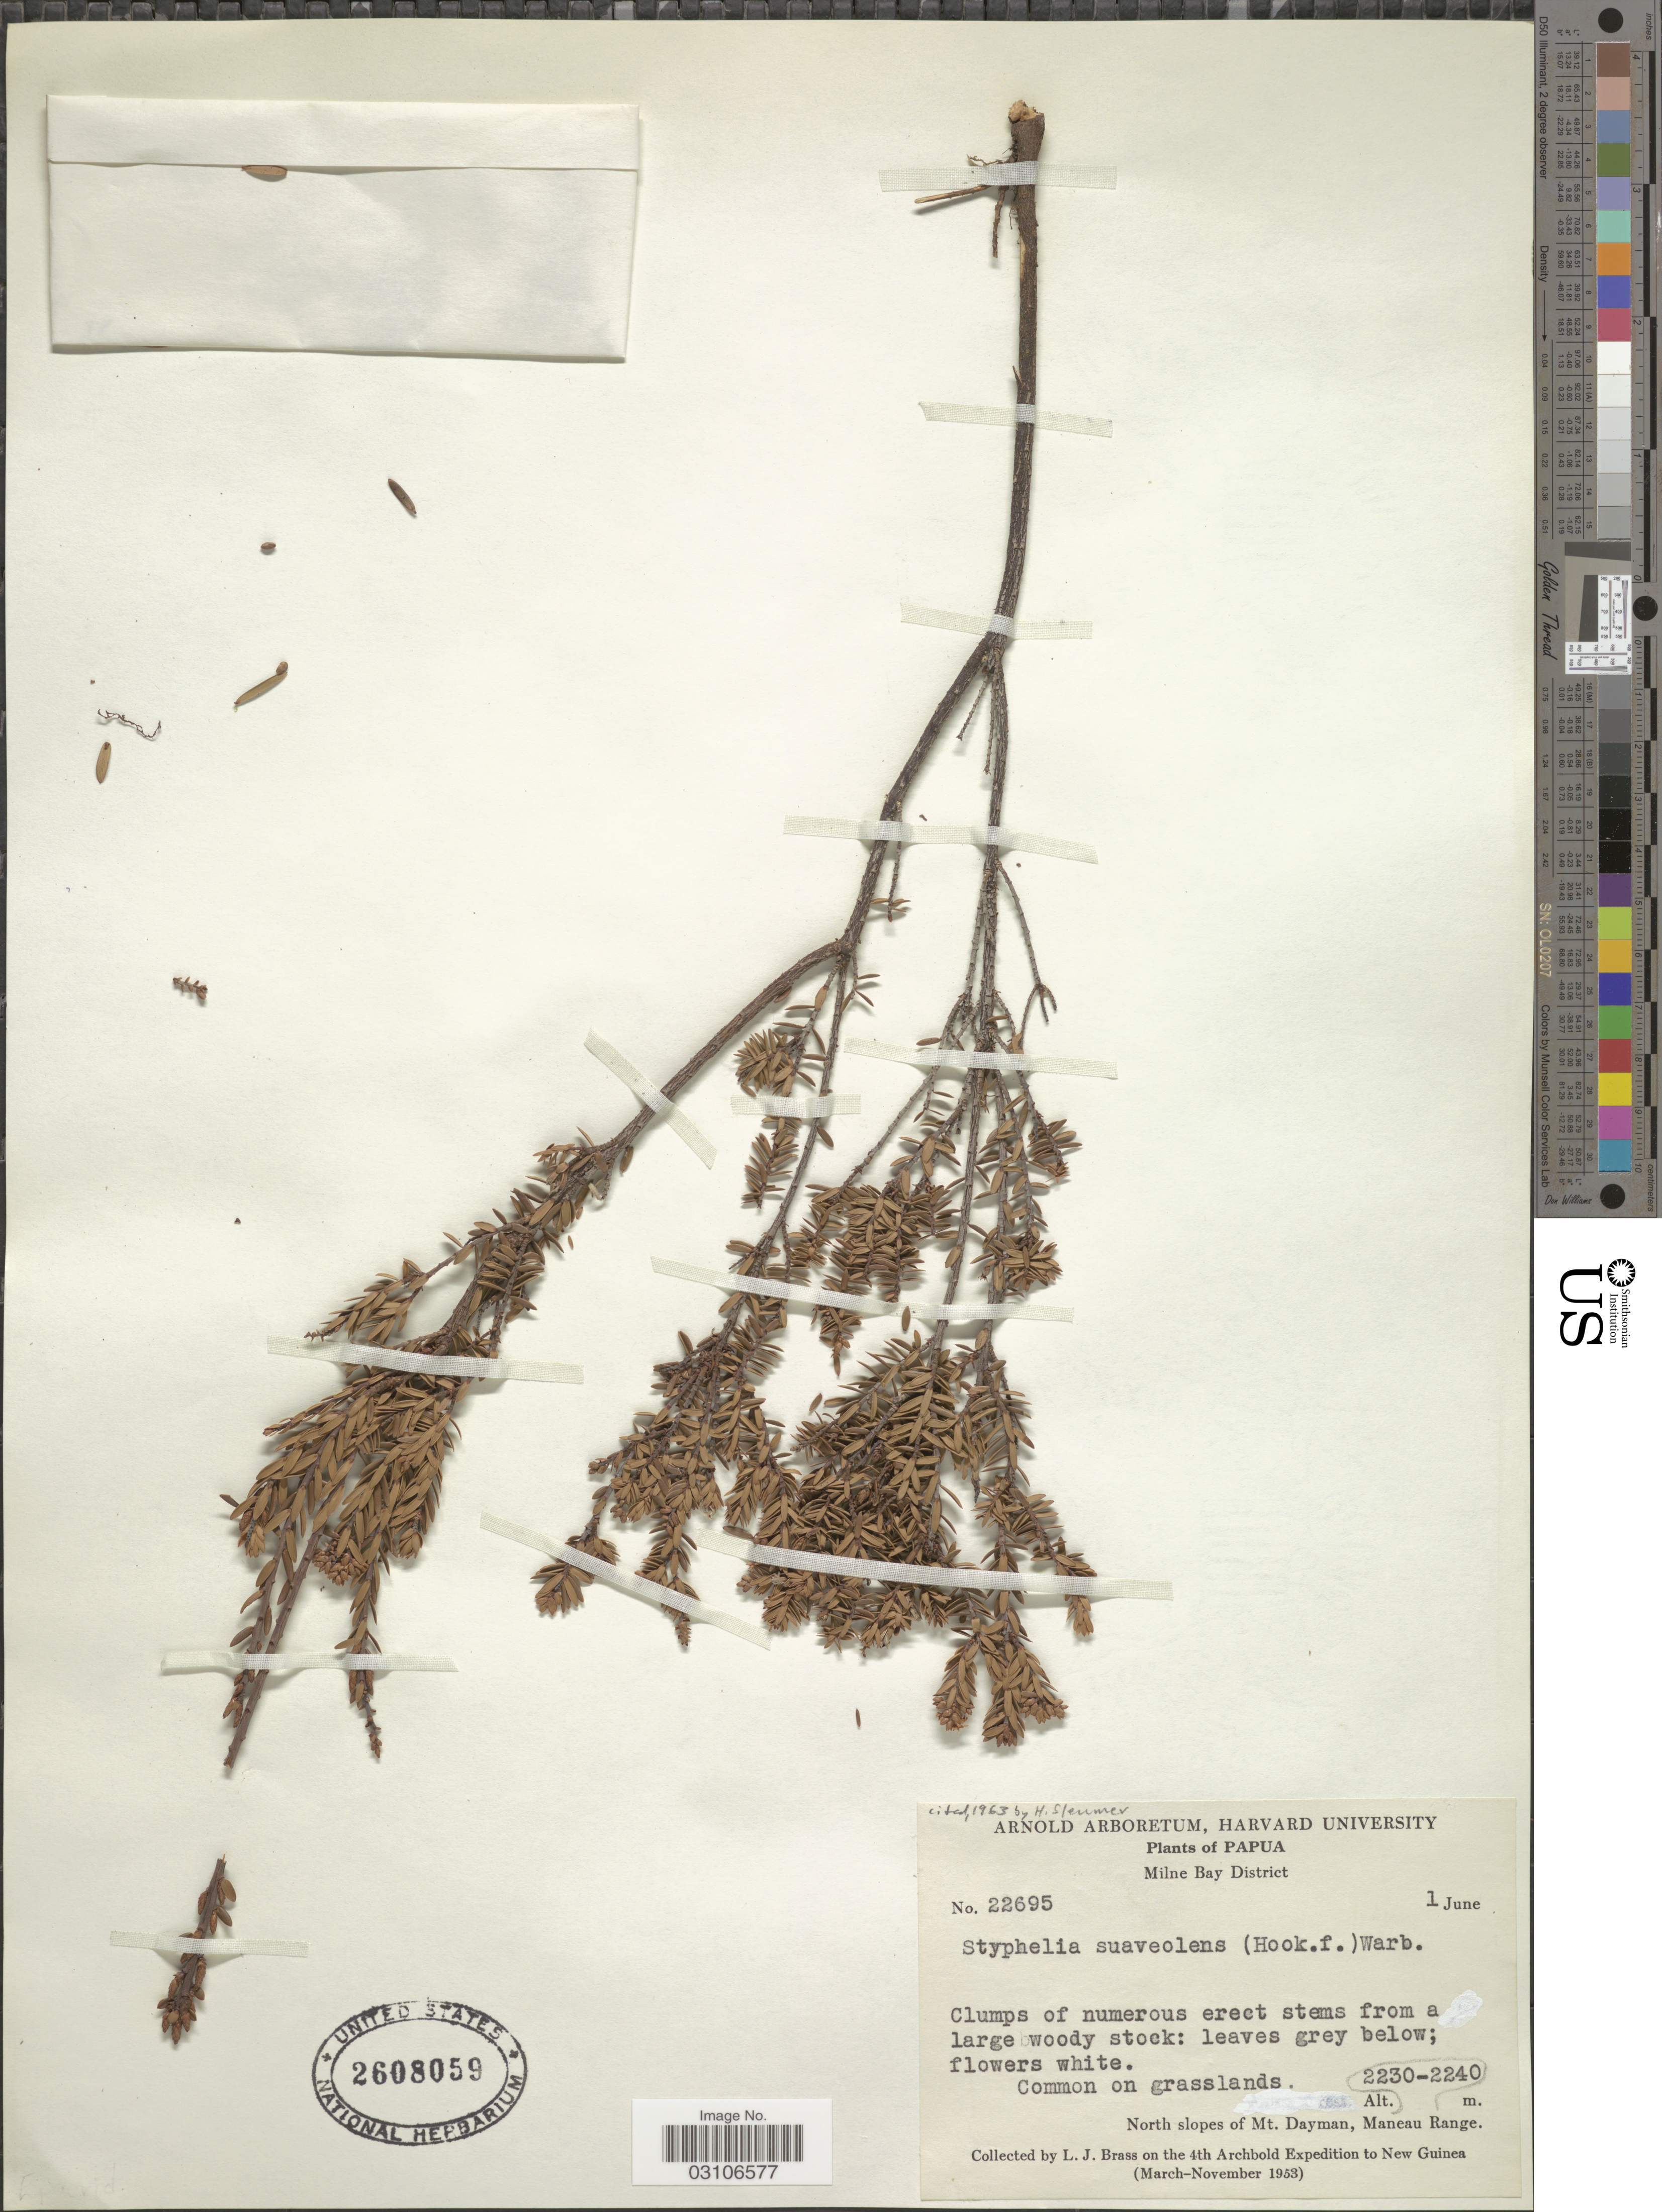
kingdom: Plantae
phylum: Tracheophyta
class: Magnoliopsida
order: Ericales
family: Ericaceae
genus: Styphelia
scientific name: Styphelia suaveolens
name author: (Hook. f.) Warb. ex P. Sarasin & Sarasin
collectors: L. J. Brass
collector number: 22695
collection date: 1953-06-01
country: Papua New Guinea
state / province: Milne Bay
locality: Milne Bay District. North slopes of Mt. Dayman, Maneau Range. New Guinea.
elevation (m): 2230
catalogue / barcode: US 2608059